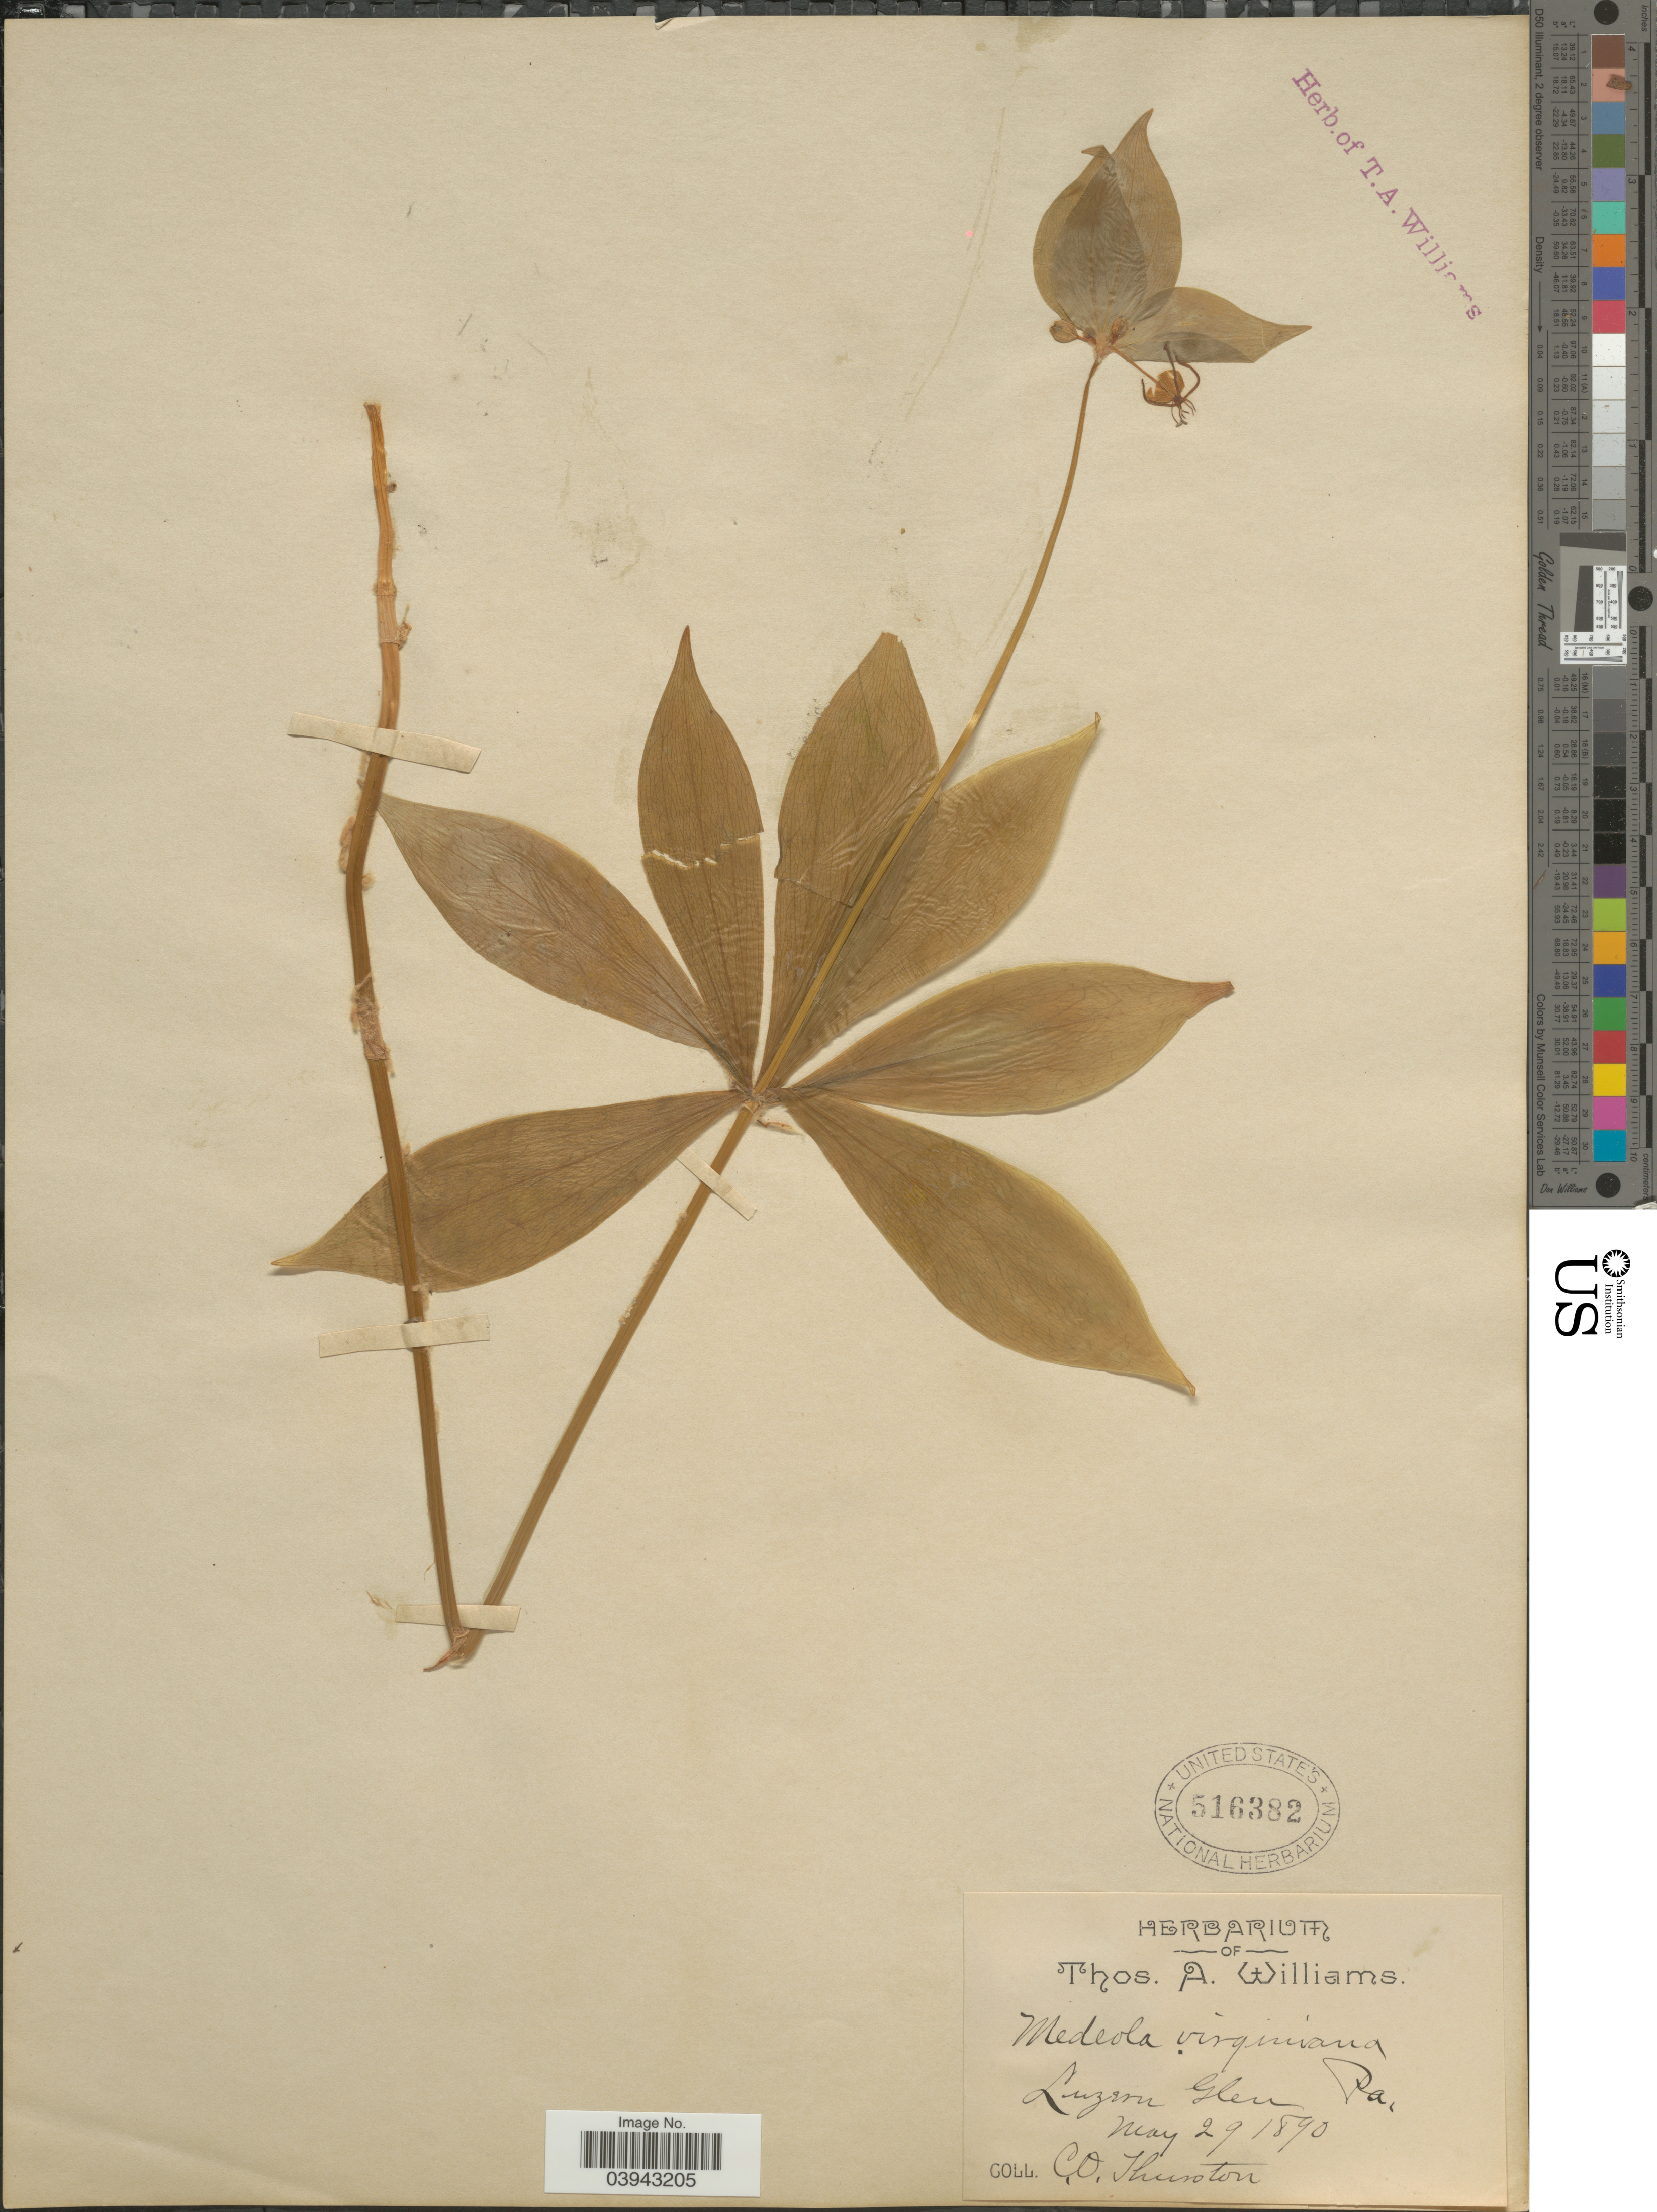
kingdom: Plantae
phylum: Tracheophyta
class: Liliopsida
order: Liliales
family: Liliaceae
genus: Medeola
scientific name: Medeola virginiana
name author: (L.) Desf.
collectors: C. Thurston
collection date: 1890-05-29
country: United States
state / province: Pennsylvania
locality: Luzern Glen.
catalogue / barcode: US 516382